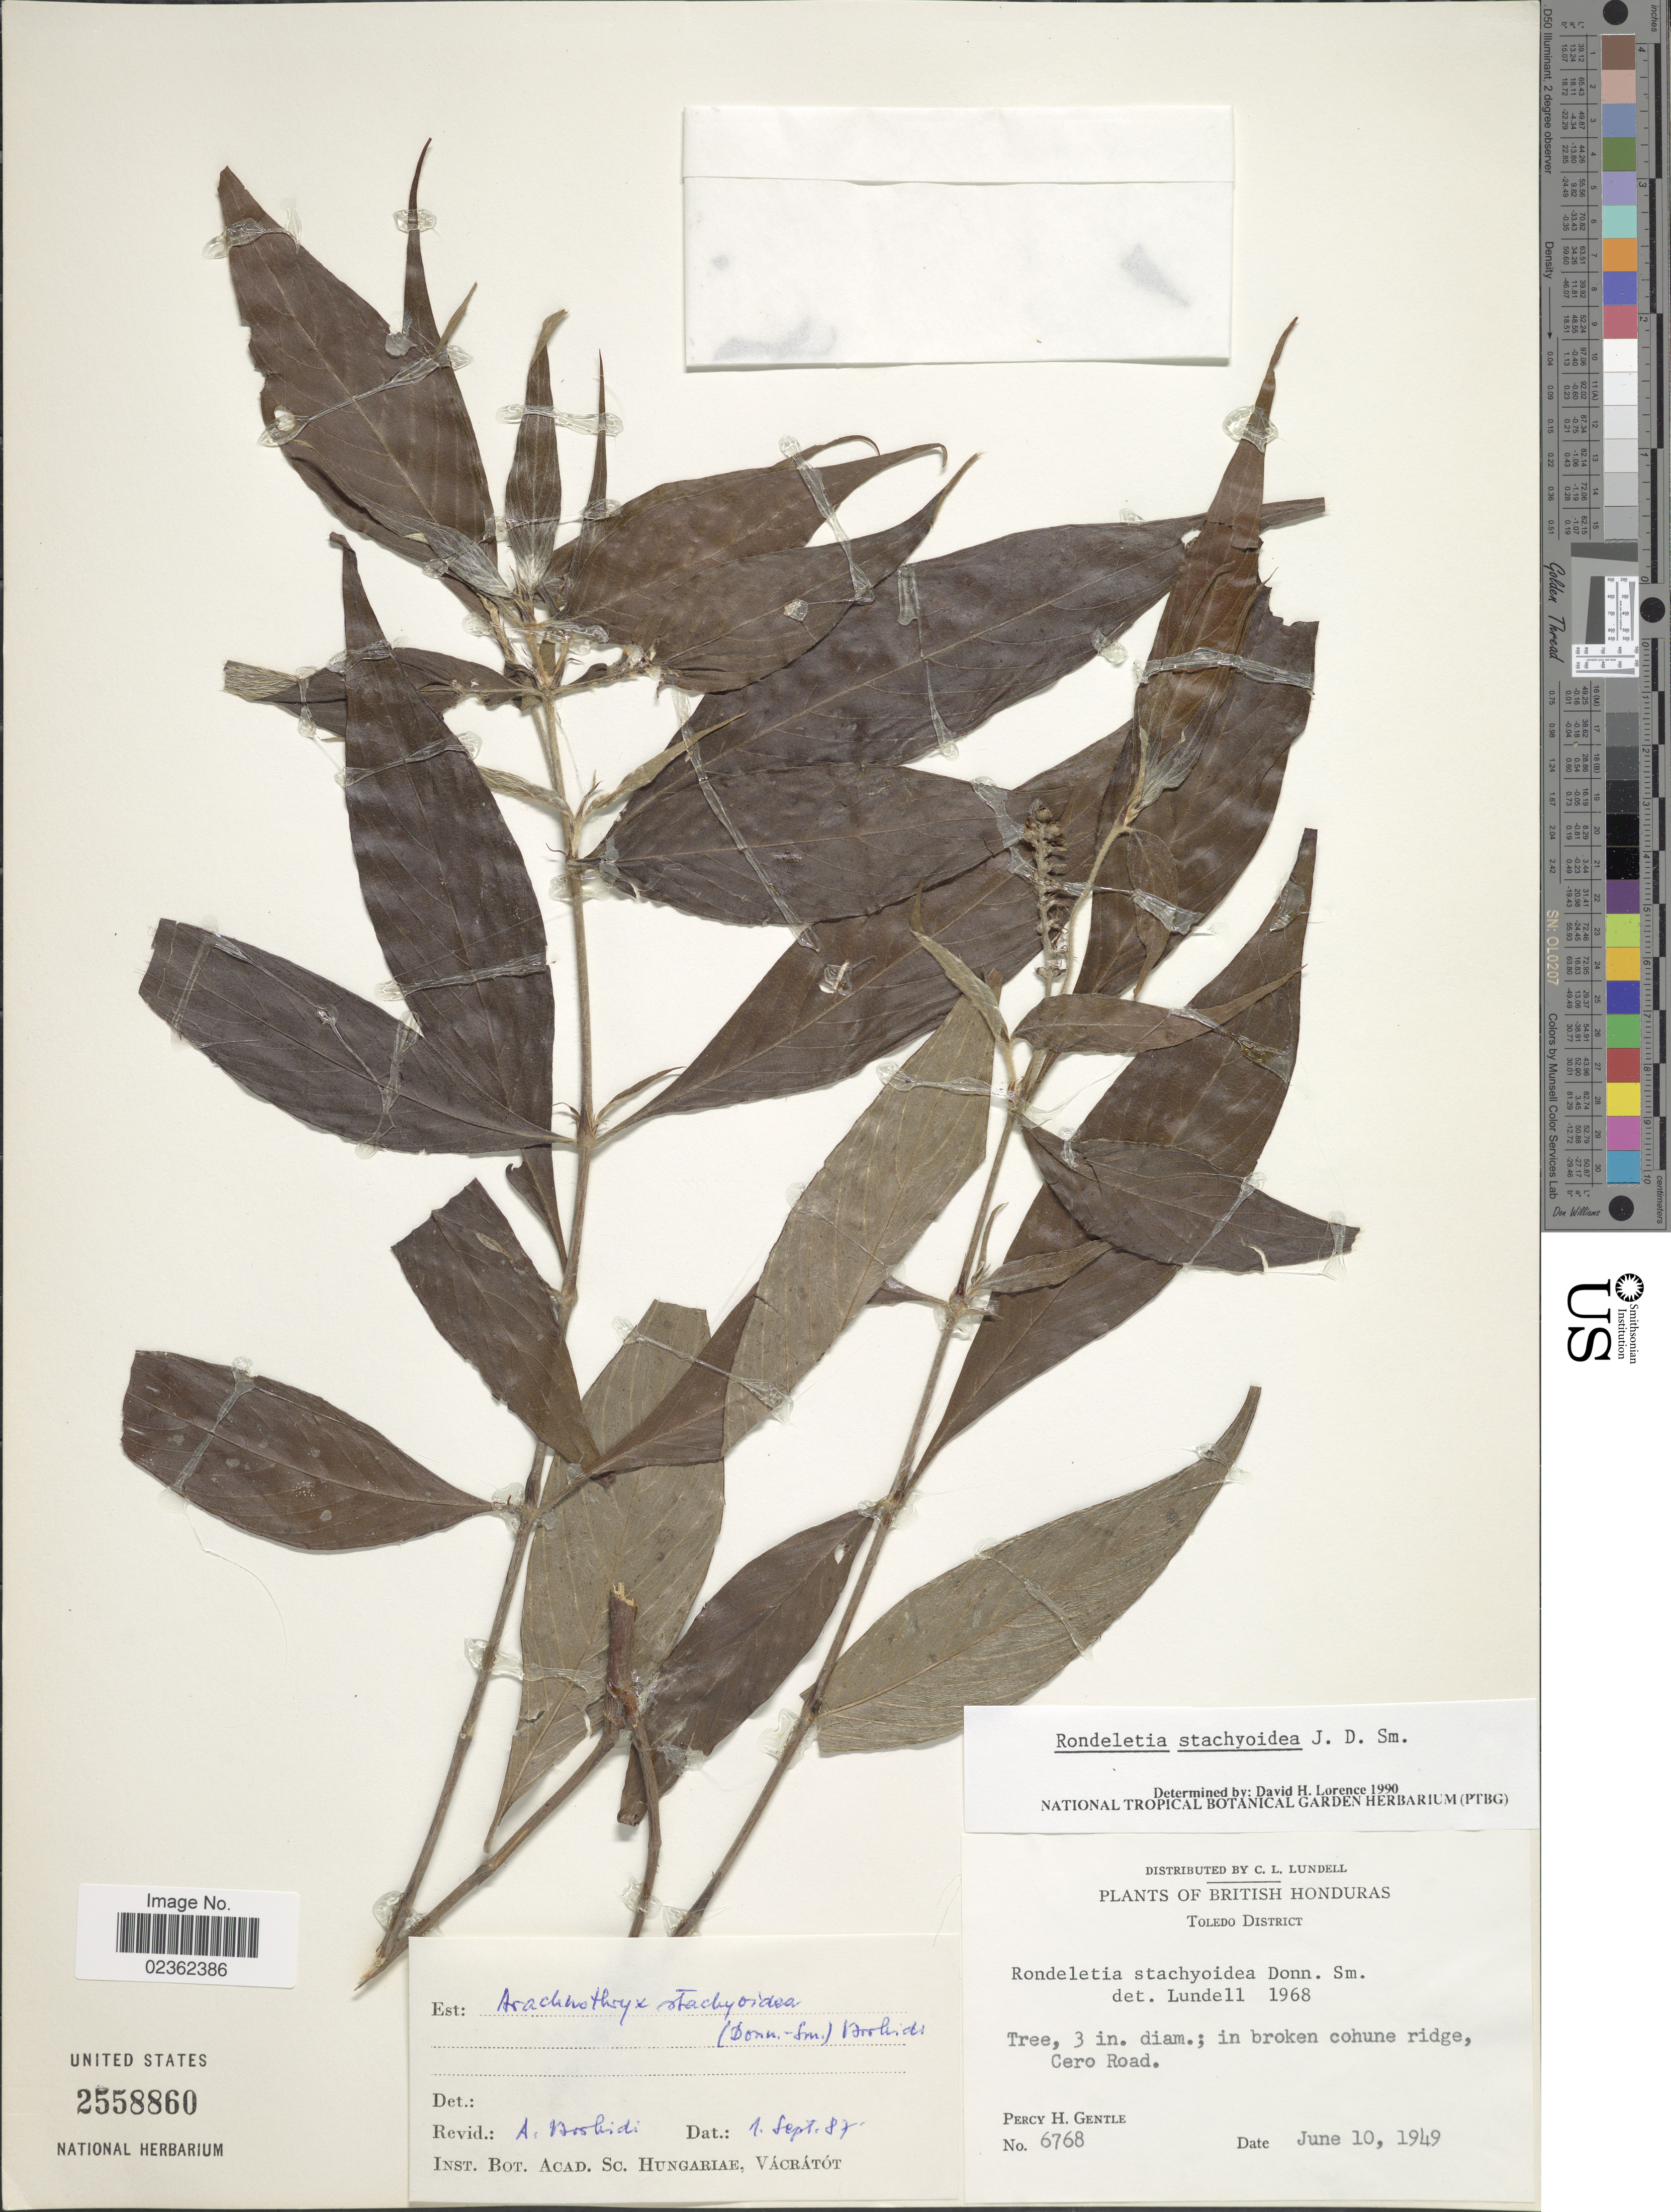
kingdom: Plantae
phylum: Tracheophyta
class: Magnoliopsida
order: Gentianales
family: Rubiaceae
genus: Arachnothryx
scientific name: Arachnothryx stachyoidea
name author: (Donn. Sm.) Borhidi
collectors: P. H. Gentle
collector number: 6768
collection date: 1949-06-10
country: Belize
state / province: Toledo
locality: British Honduras, in broken cohune ridge, Cero Road.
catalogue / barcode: US 2558860